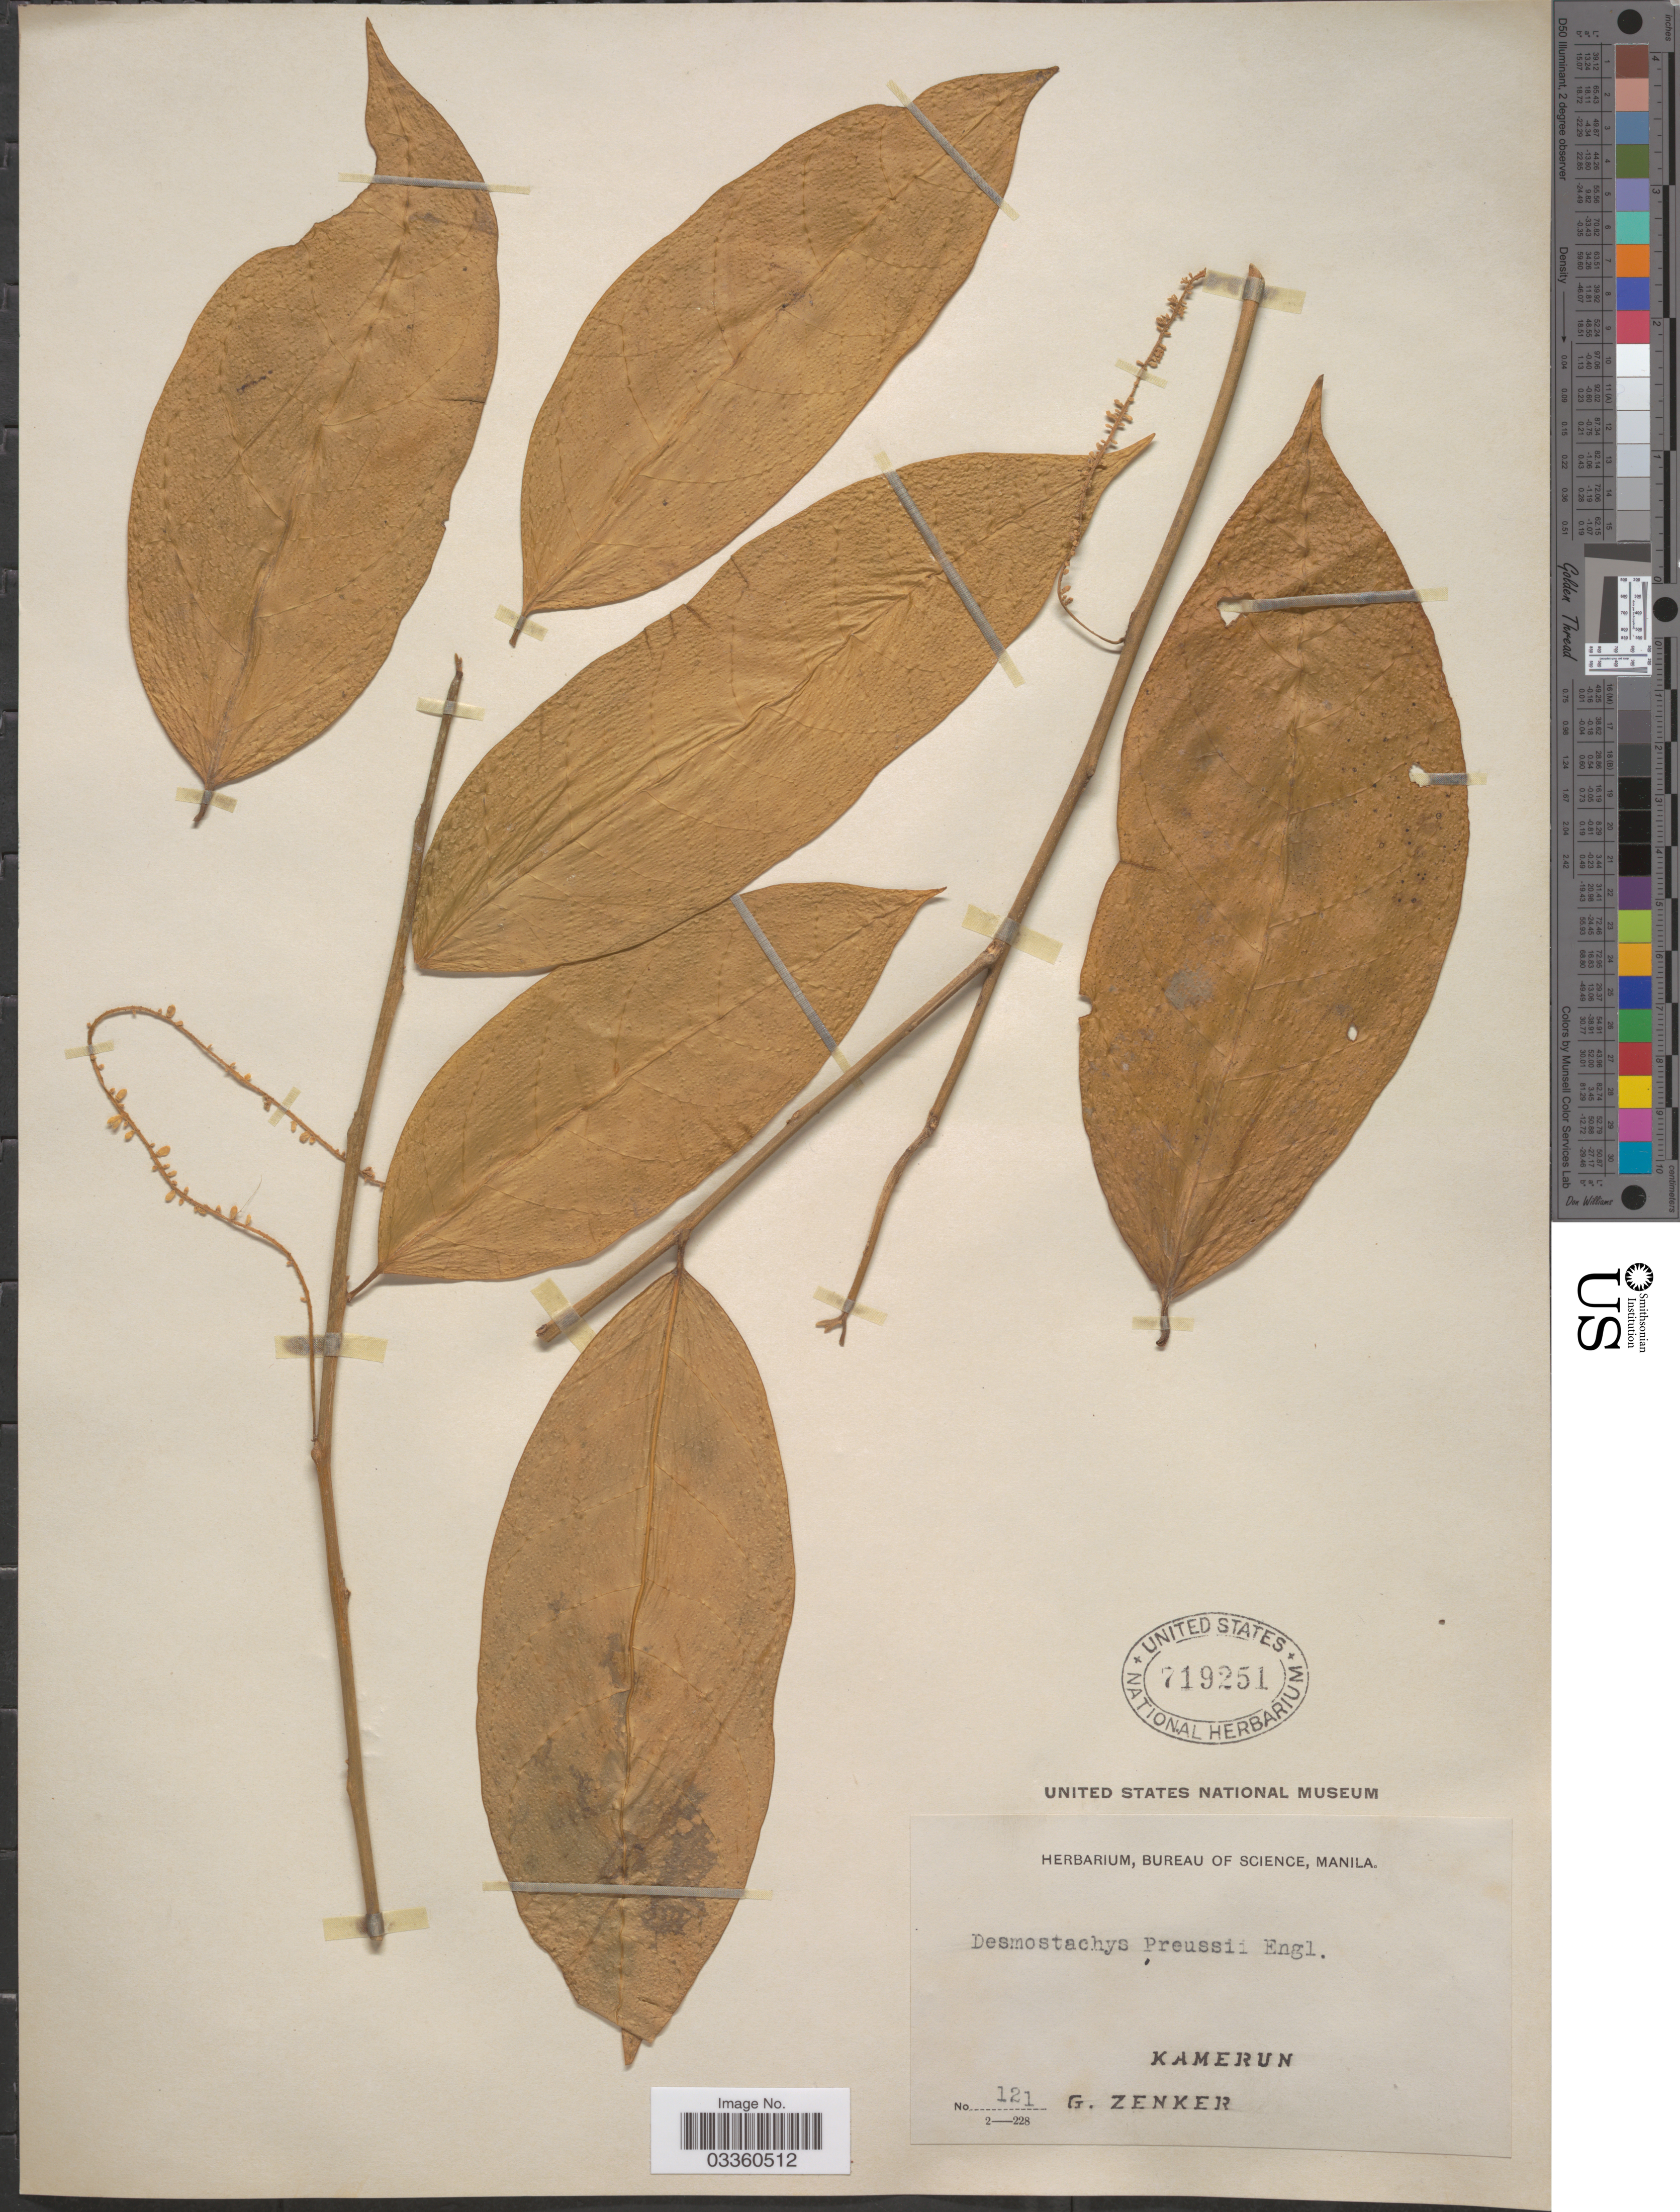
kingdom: Plantae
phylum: Tracheophyta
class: Magnoliopsida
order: Icacinales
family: Icacinaceae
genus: Vadensea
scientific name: Vadensea tenuifolia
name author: (Oliv.) Jongkind & O. Lachenaud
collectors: G. A. Zenker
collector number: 121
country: Cameroon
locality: Kamerun.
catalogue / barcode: US 719251